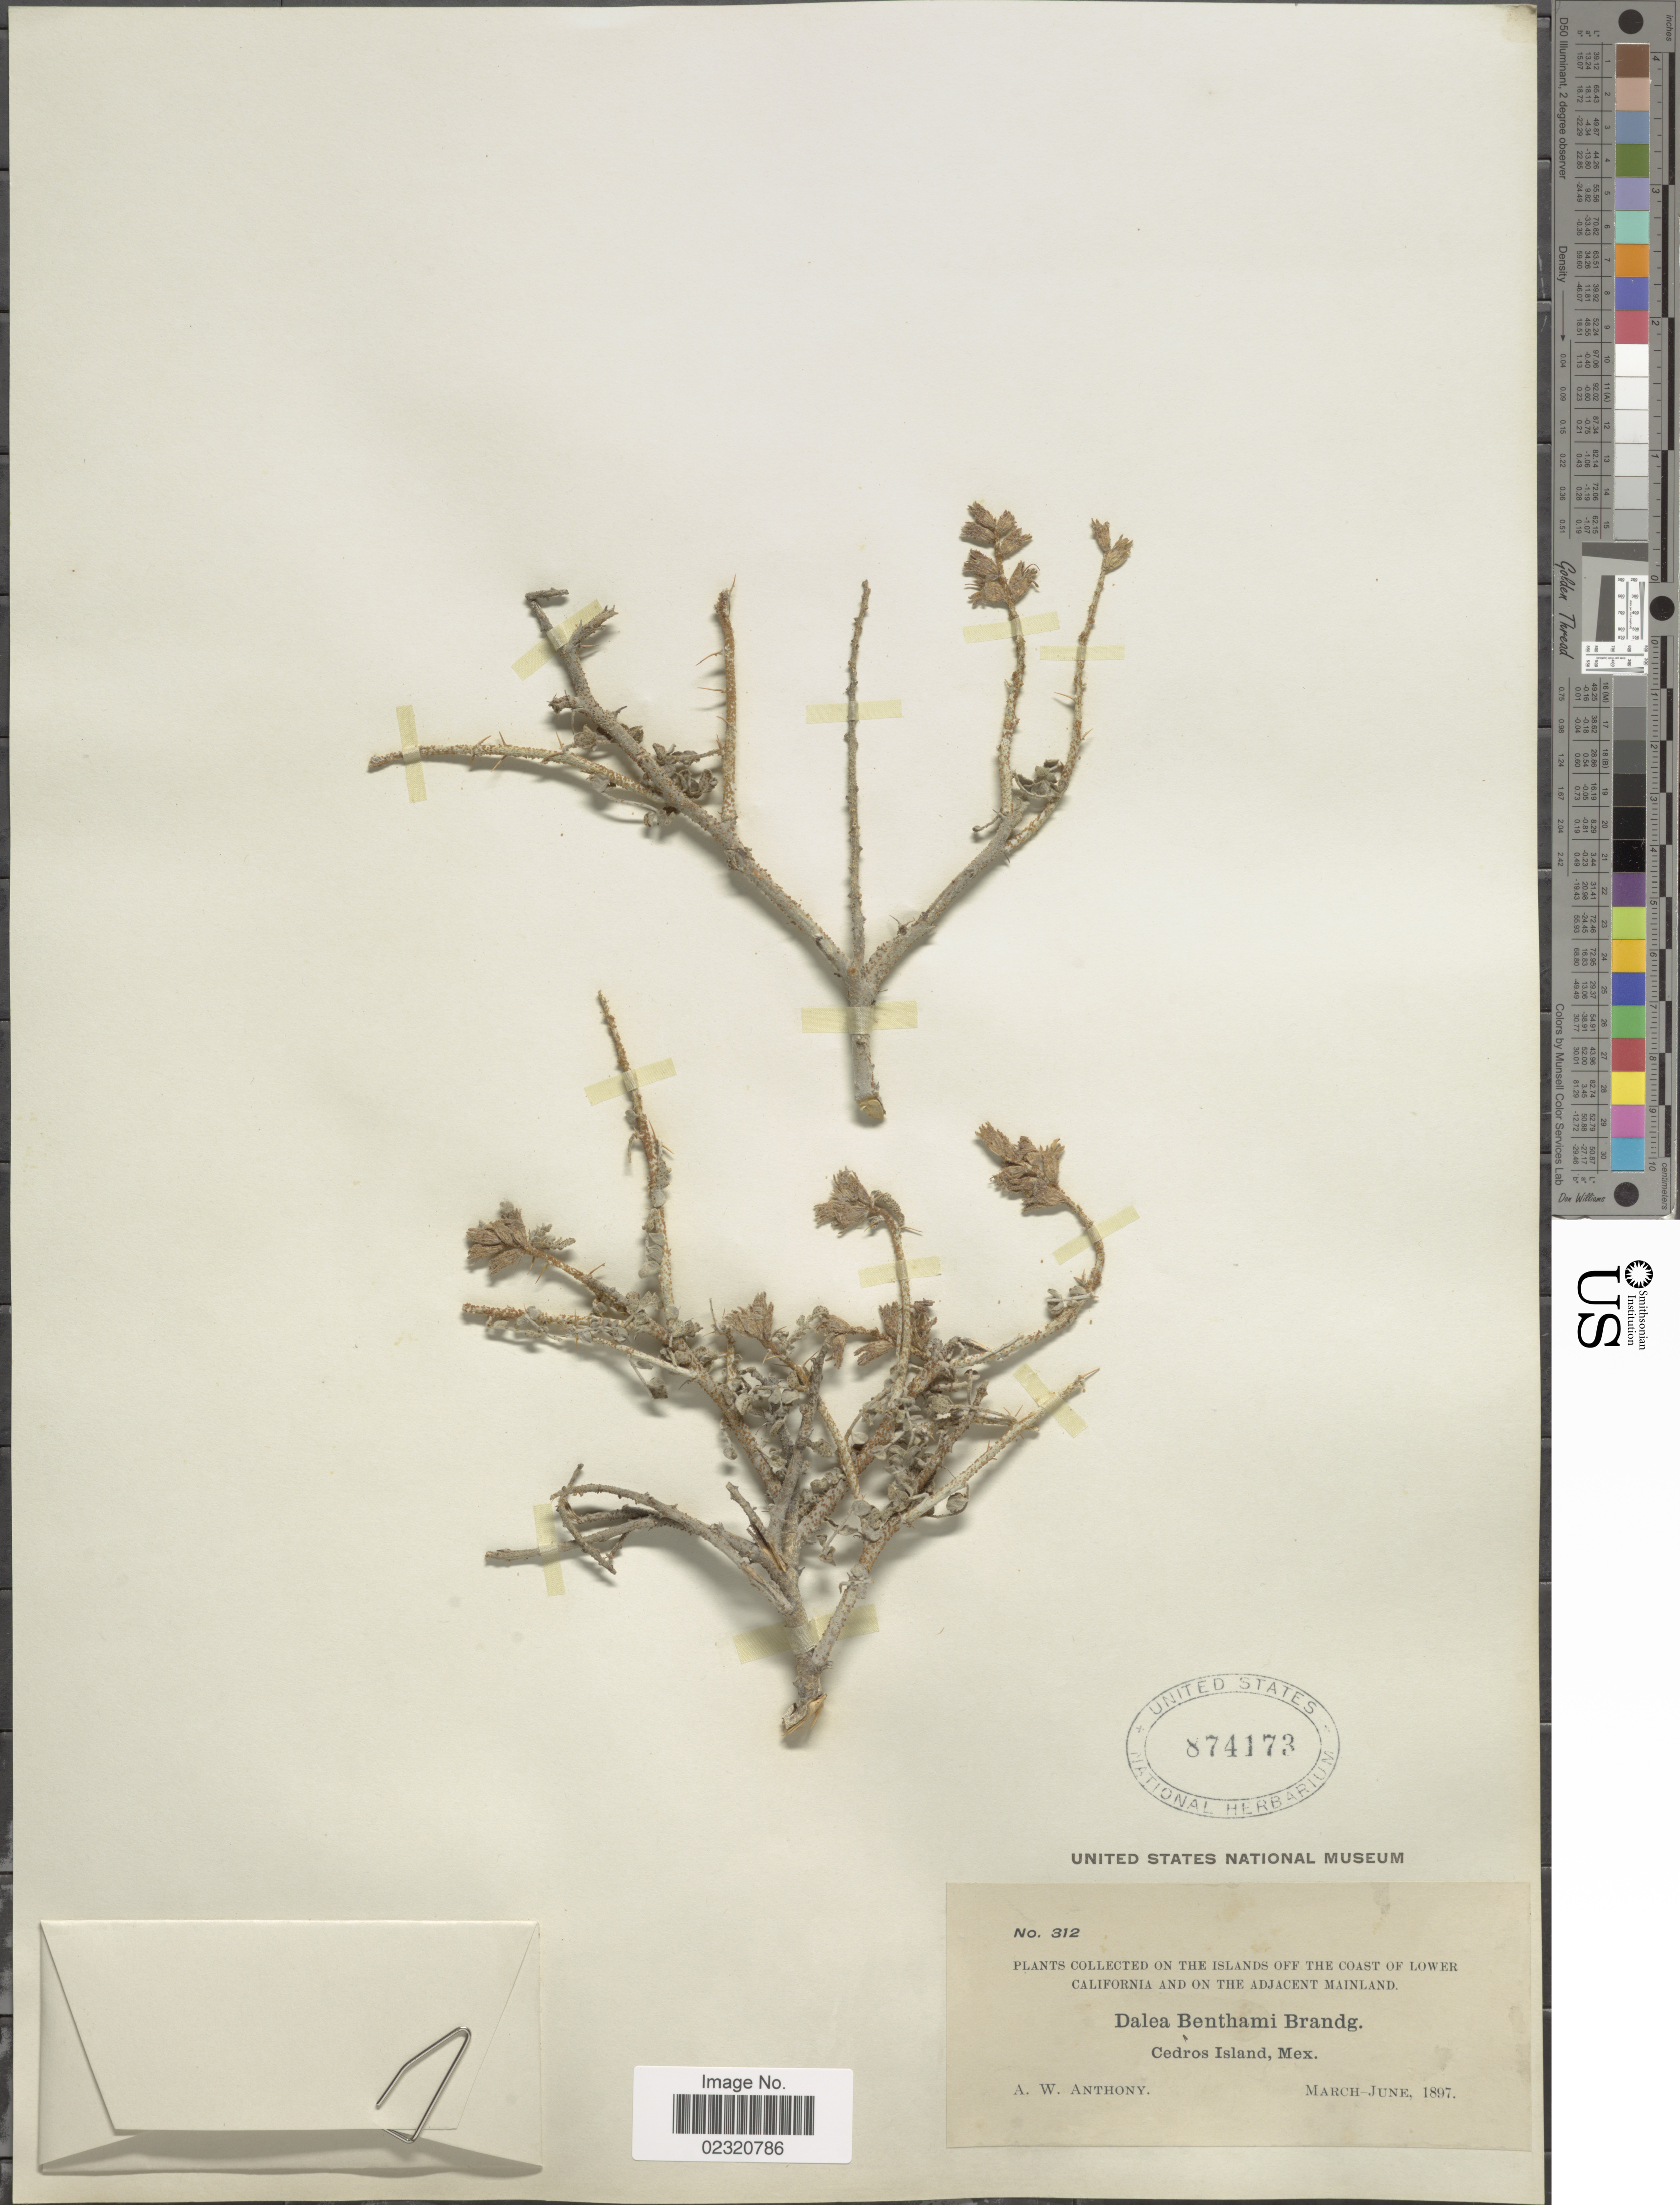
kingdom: Plantae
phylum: Tracheophyta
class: Magnoliopsida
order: Fabales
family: Fabaceae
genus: Errazurizia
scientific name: Errazurizia benthami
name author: I.M. Johnst.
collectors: A. W. Anthony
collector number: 312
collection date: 1897-03/1897-06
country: Mexico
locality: Islands off the coast of lower California and on the Adjacent Mainland, Cedros Island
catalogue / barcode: US 874173